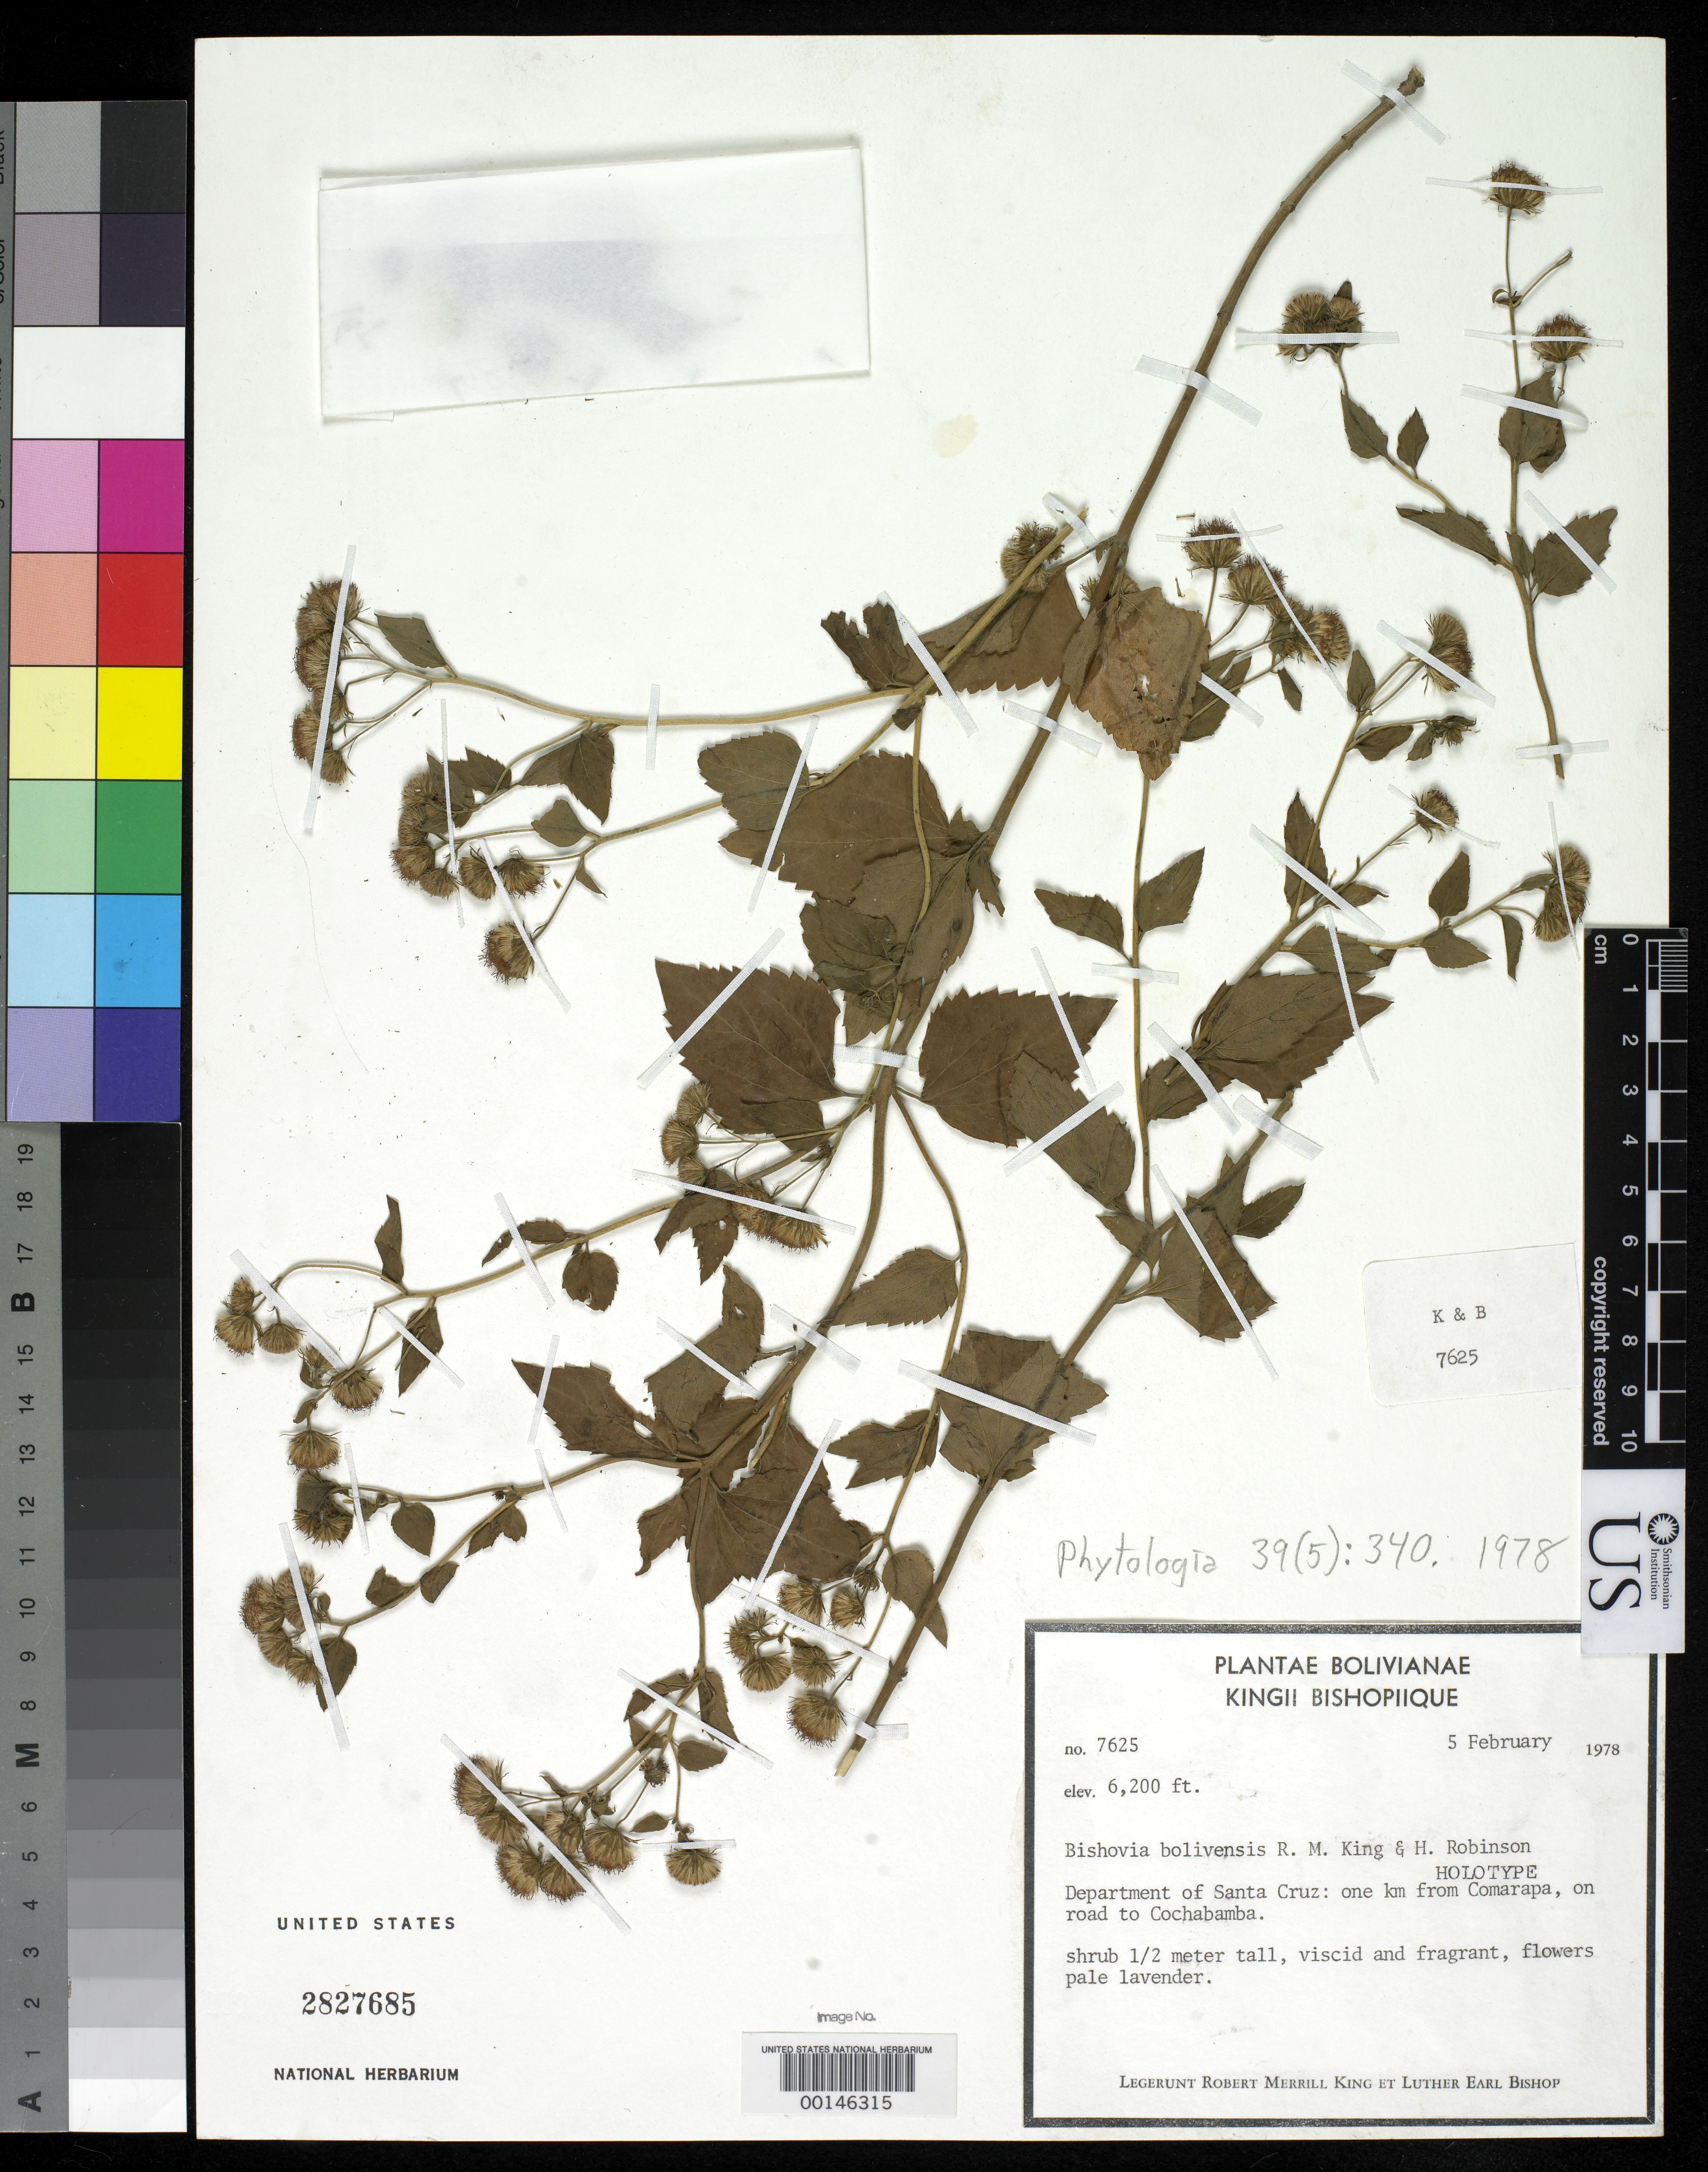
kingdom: Plantae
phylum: Tracheophyta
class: Magnoliopsida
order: Asterales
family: Asteraceae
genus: Bishovia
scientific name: Bishovia bolivensis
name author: R.M. King & H. Rob.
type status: Holotype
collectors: R. M. King & L. E. Bishop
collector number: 7625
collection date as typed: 05 Feb 1978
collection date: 1978-02-05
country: Bolivia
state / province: Santa Cruz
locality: Near Comarapa on road to Cochabamba.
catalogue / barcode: US 2827685